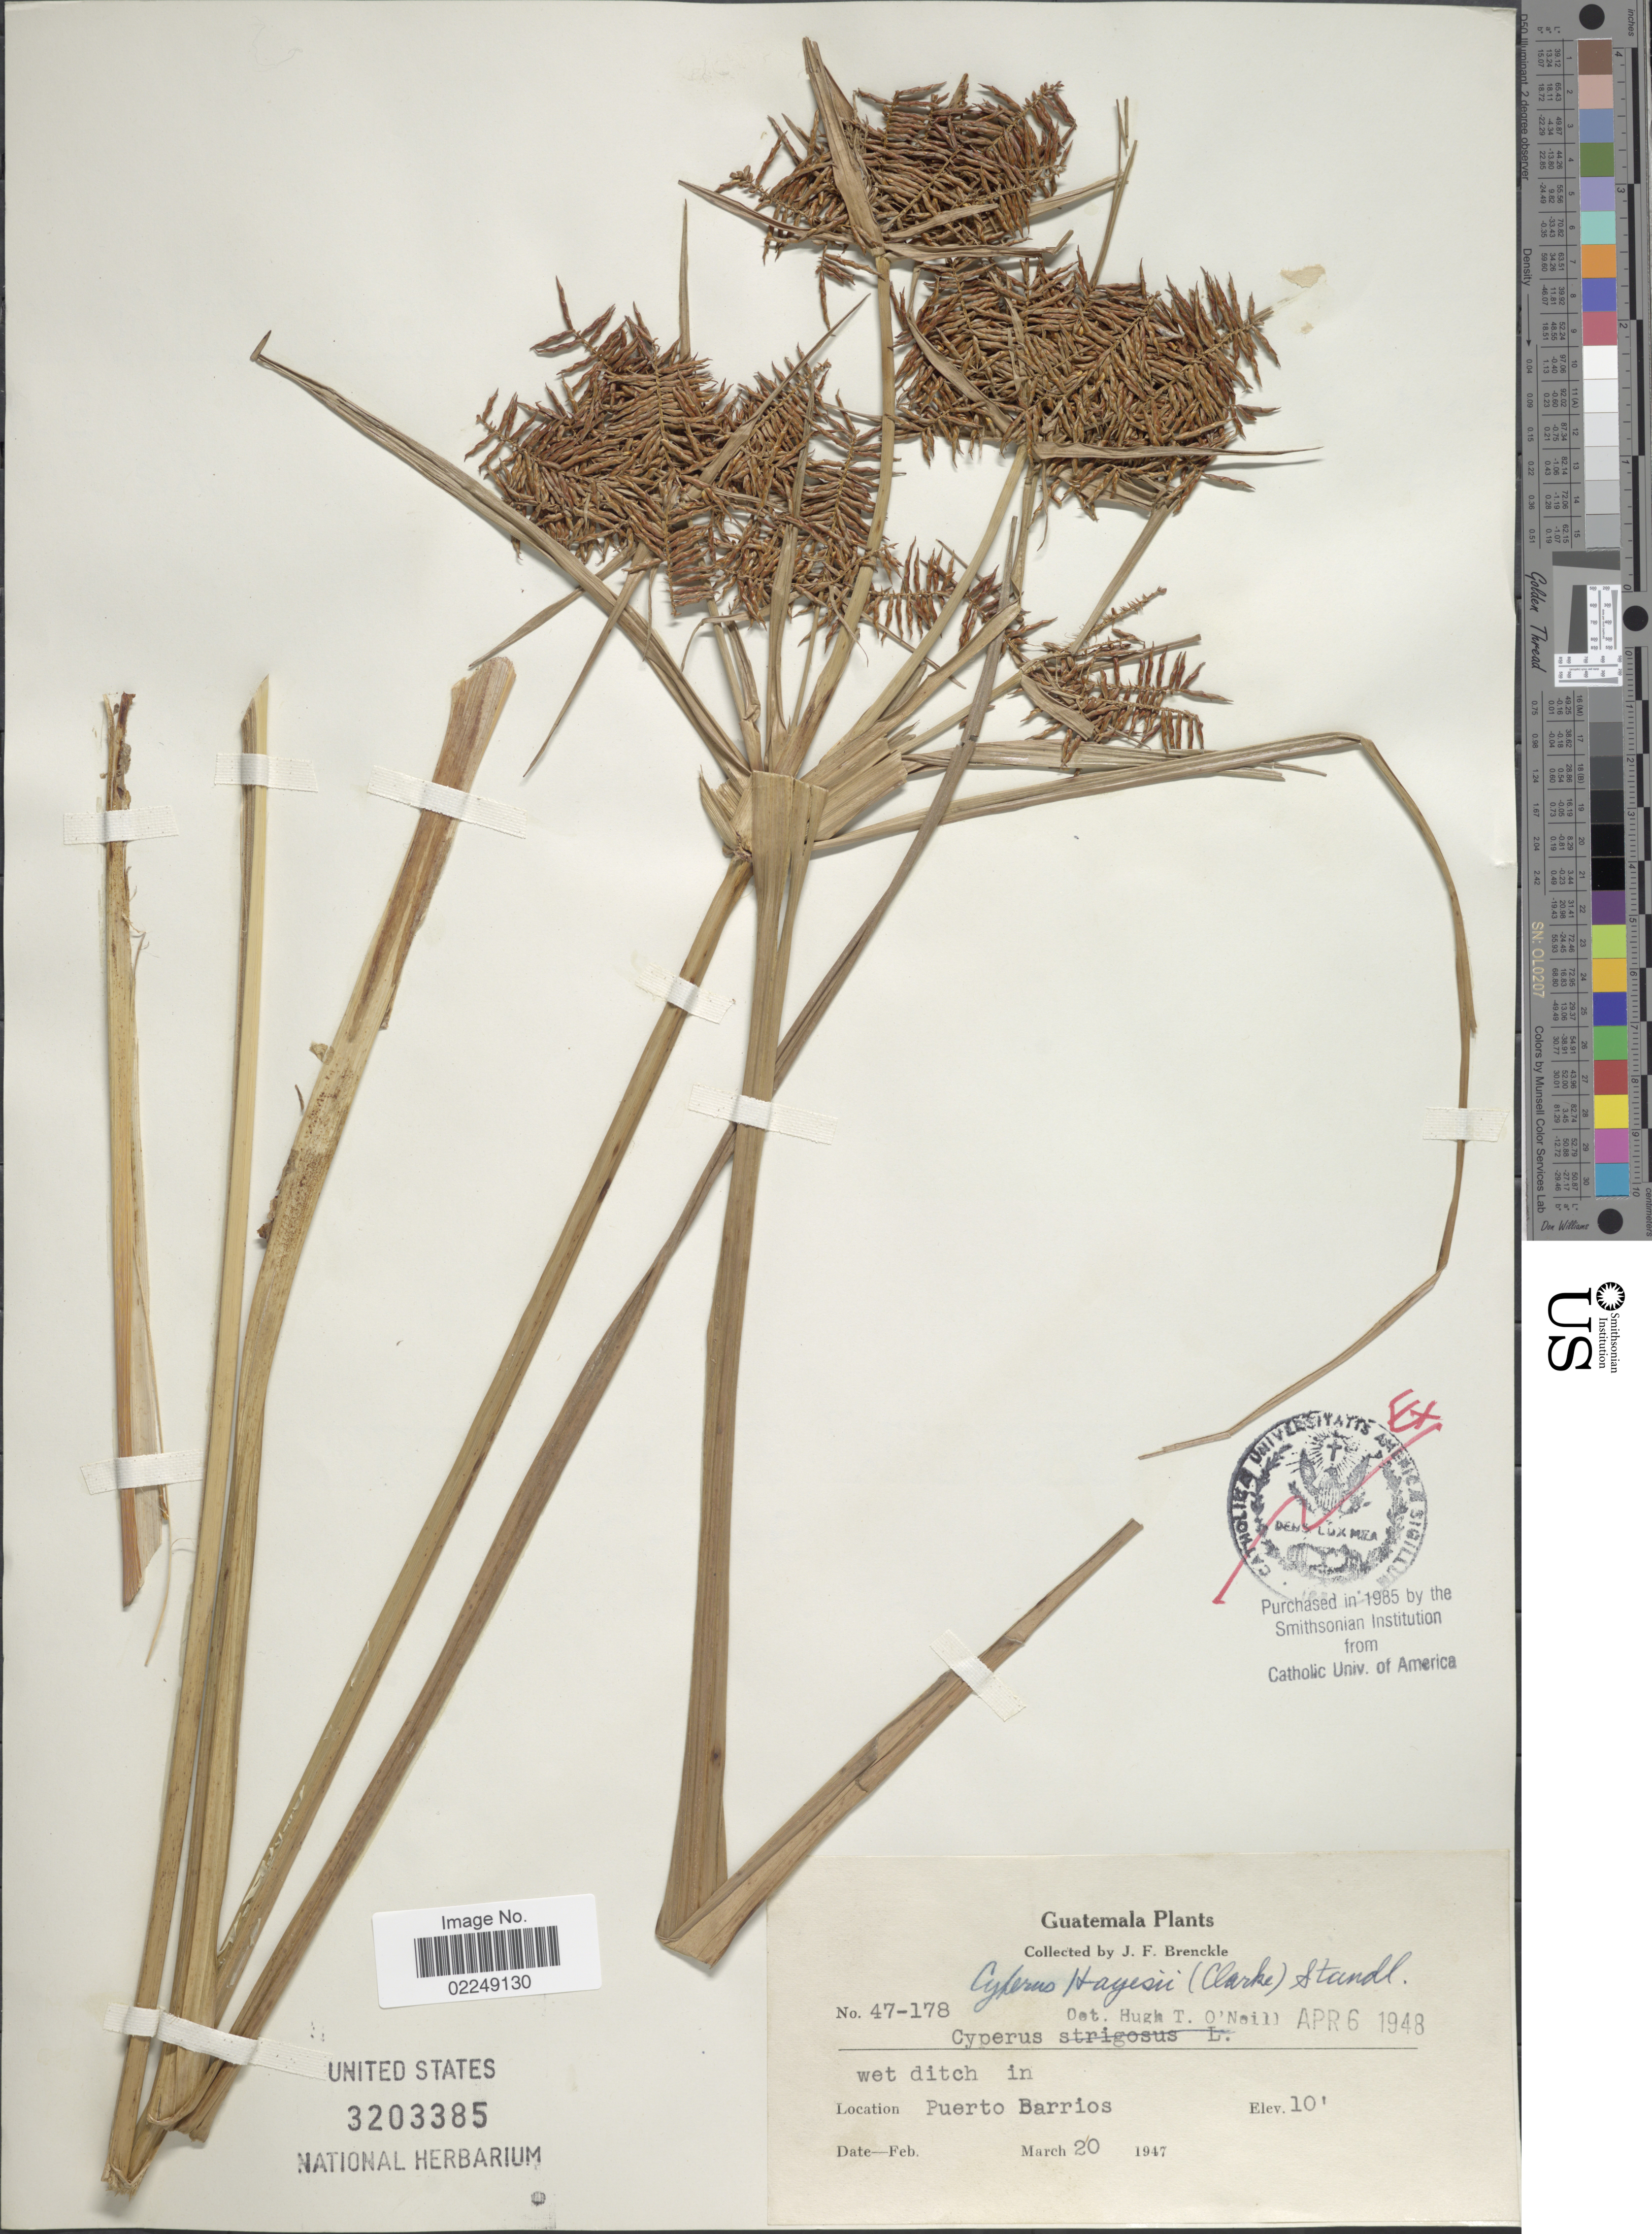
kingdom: Plantae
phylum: Tracheophyta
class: Liliopsida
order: Poales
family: Cyperaceae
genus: Cyperus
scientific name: Cyperus hayesii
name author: (C.B. Clarke) Standl.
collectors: J. Brenckle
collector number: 47-178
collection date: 1947-03-20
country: Guatemala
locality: Puerto Barrios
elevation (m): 3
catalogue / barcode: US 3203385